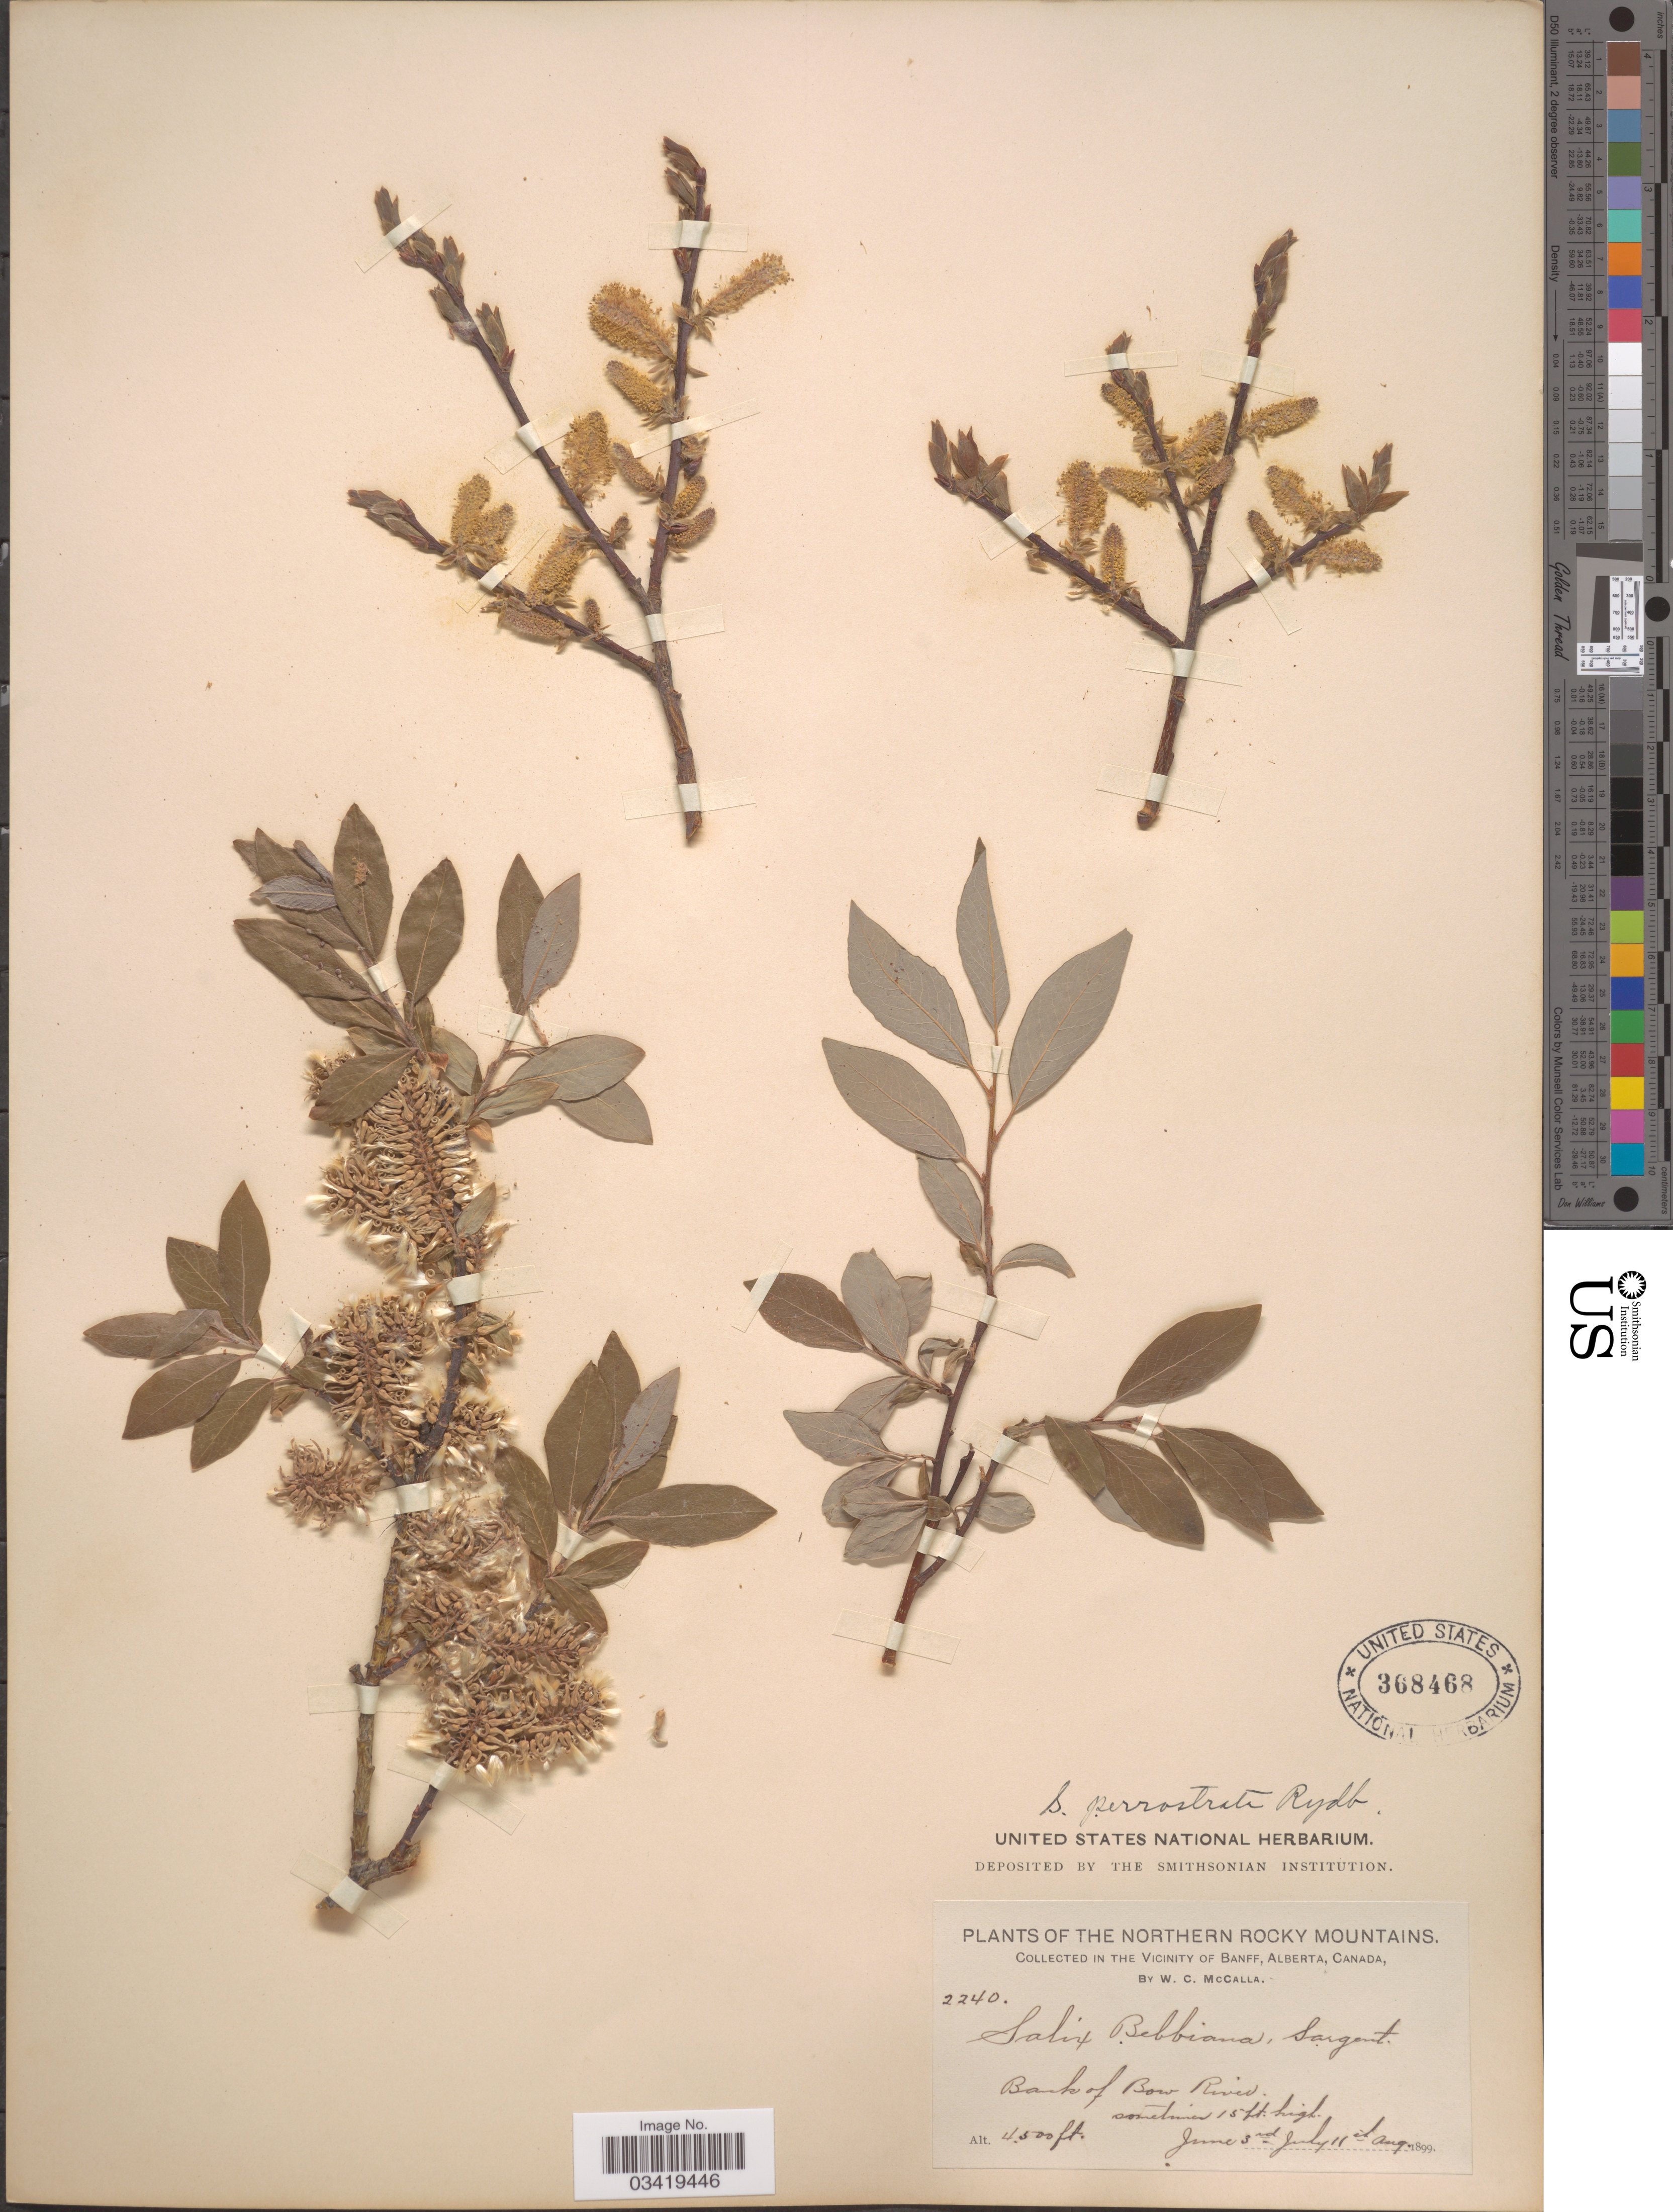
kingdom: Plantae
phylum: Tracheophyta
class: Magnoliopsida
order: Malpighiales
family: Salicaceae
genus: Salix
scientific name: Salix bebbiana var. perrostrata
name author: Sarg.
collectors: W. McCalla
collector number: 2240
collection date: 1899-06-03/1899-08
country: Canada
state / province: Alberta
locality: The Northern Rocky Mountains. Vicinity of Banff. Bank of Bow River.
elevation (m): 1372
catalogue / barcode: US 368468